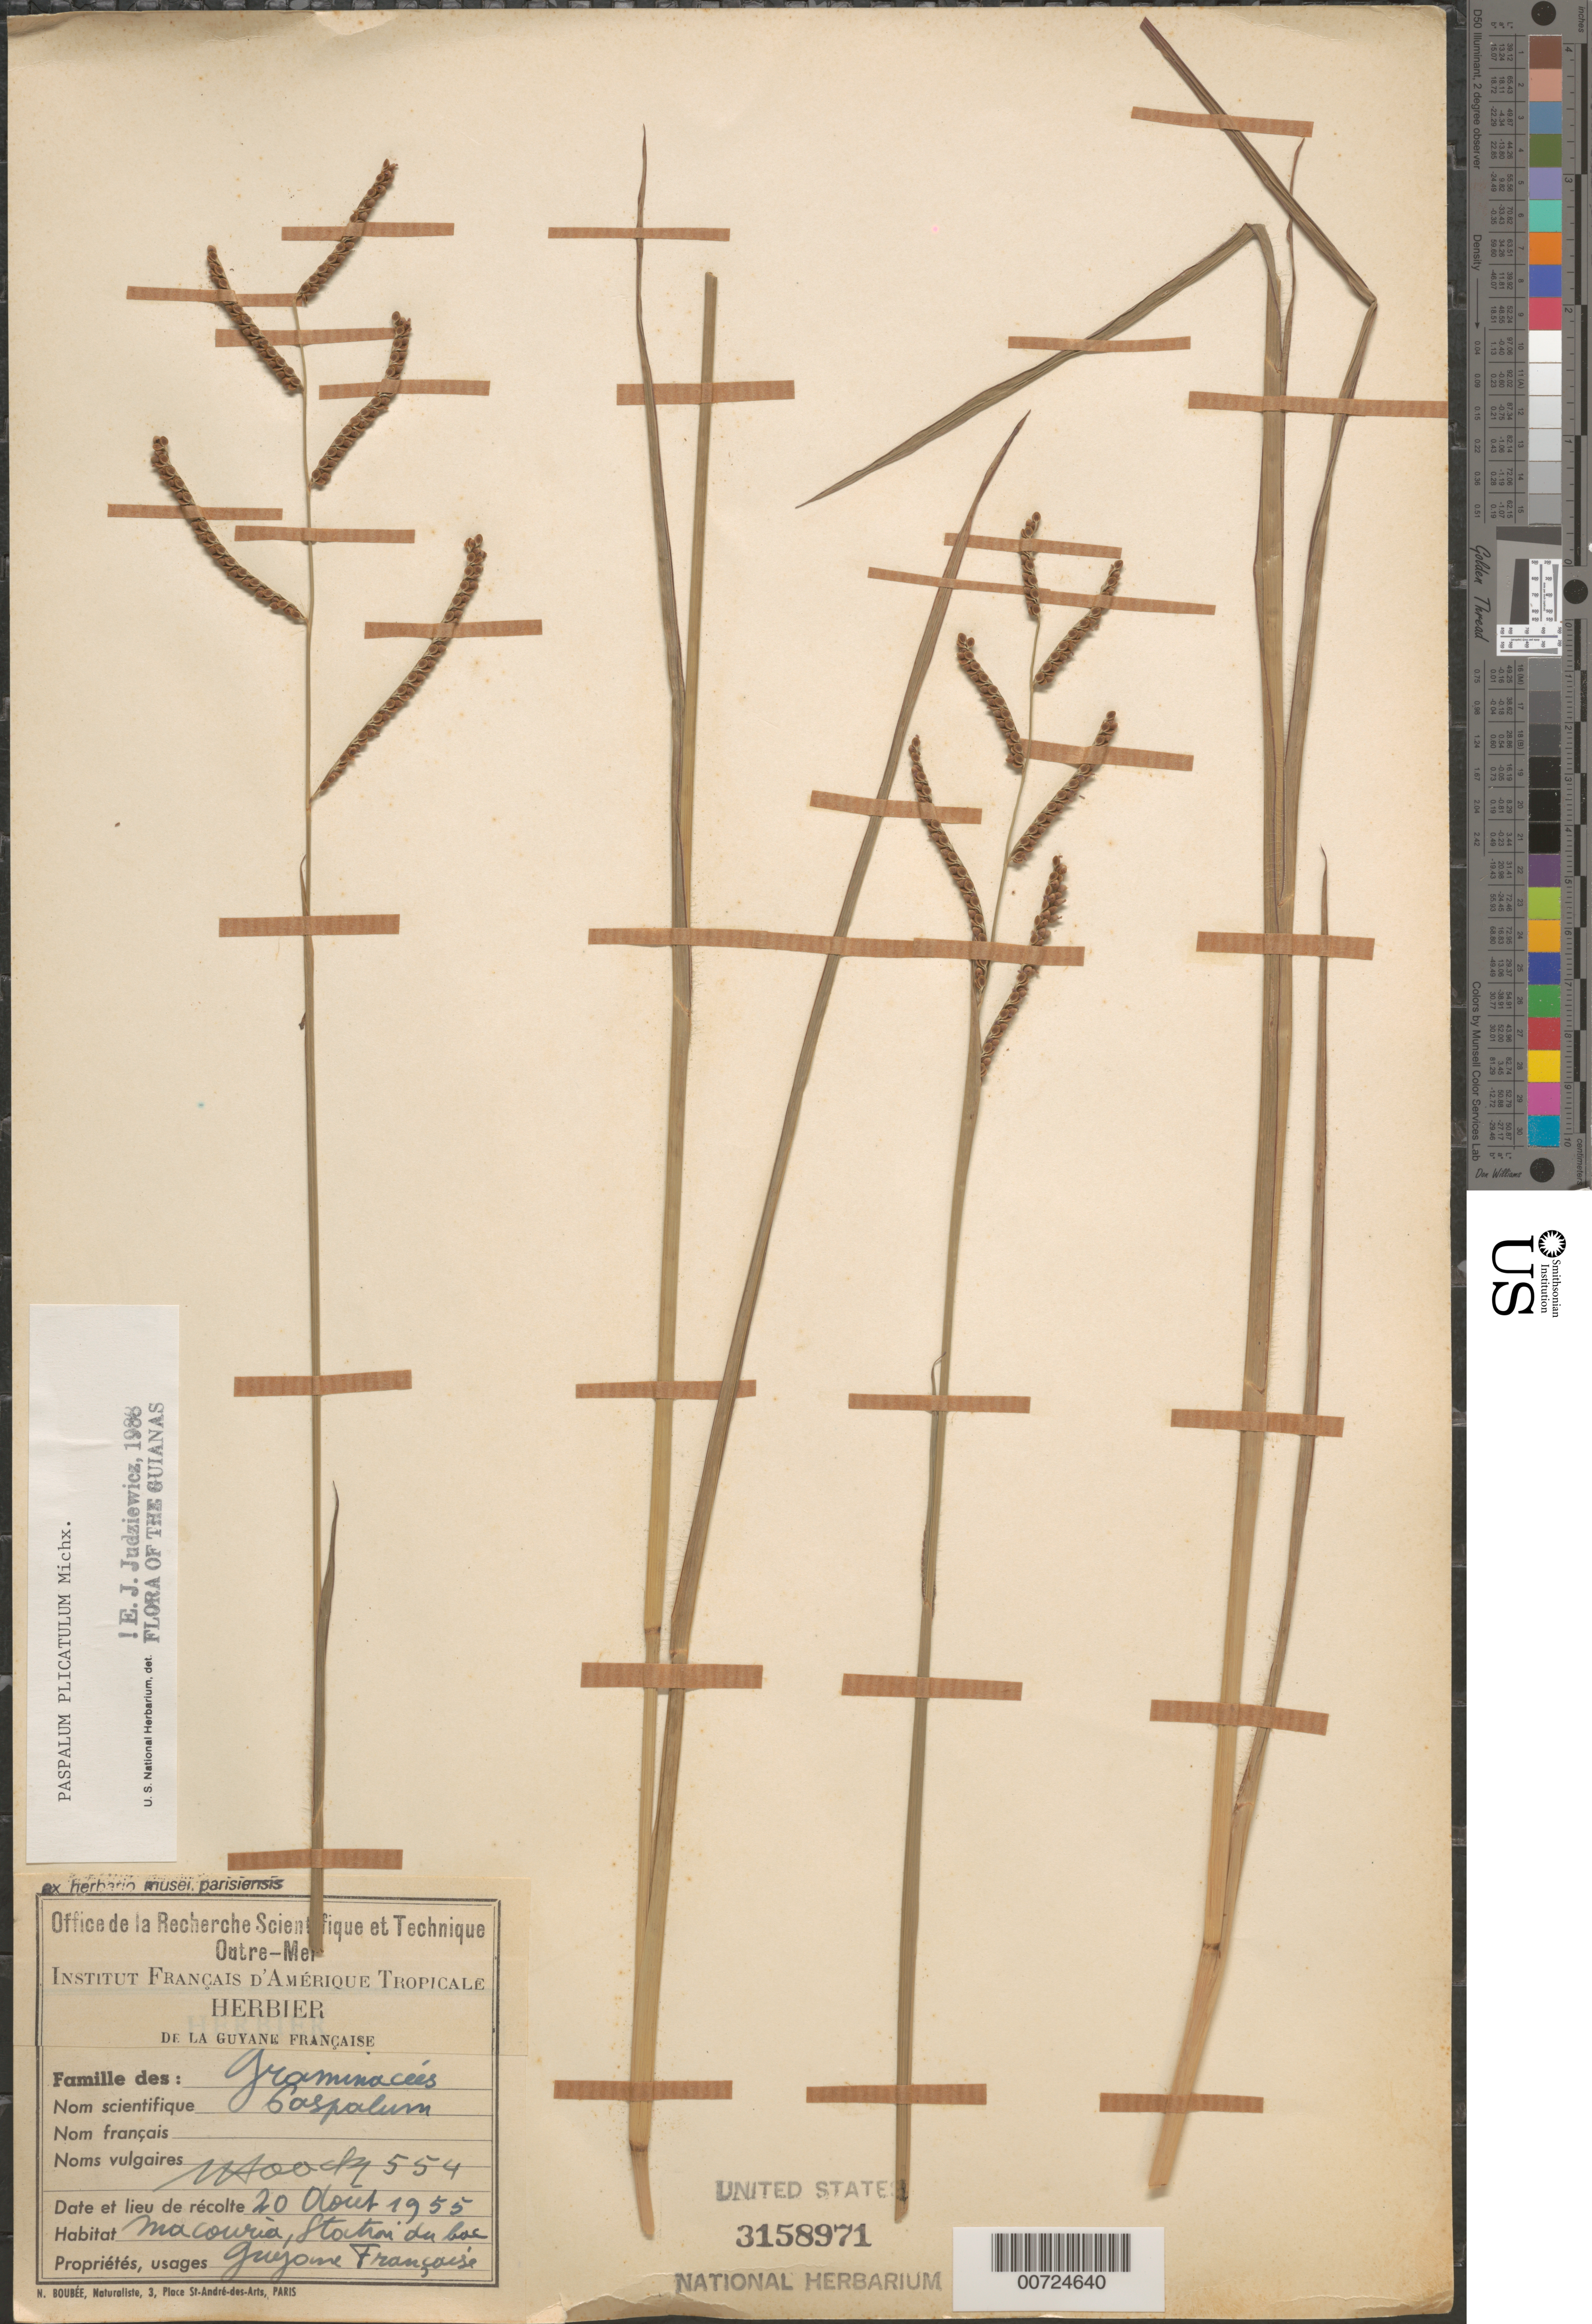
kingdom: Plantae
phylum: Tracheophyta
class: Liliopsida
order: Poales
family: Poaceae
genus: Paspalum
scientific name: Paspalum plicatulum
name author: Michx.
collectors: J. Hoock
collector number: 554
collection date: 1955-08-20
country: French Guiana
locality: Macouria, Station du bac. Guyana Française.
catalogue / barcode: US 3158971